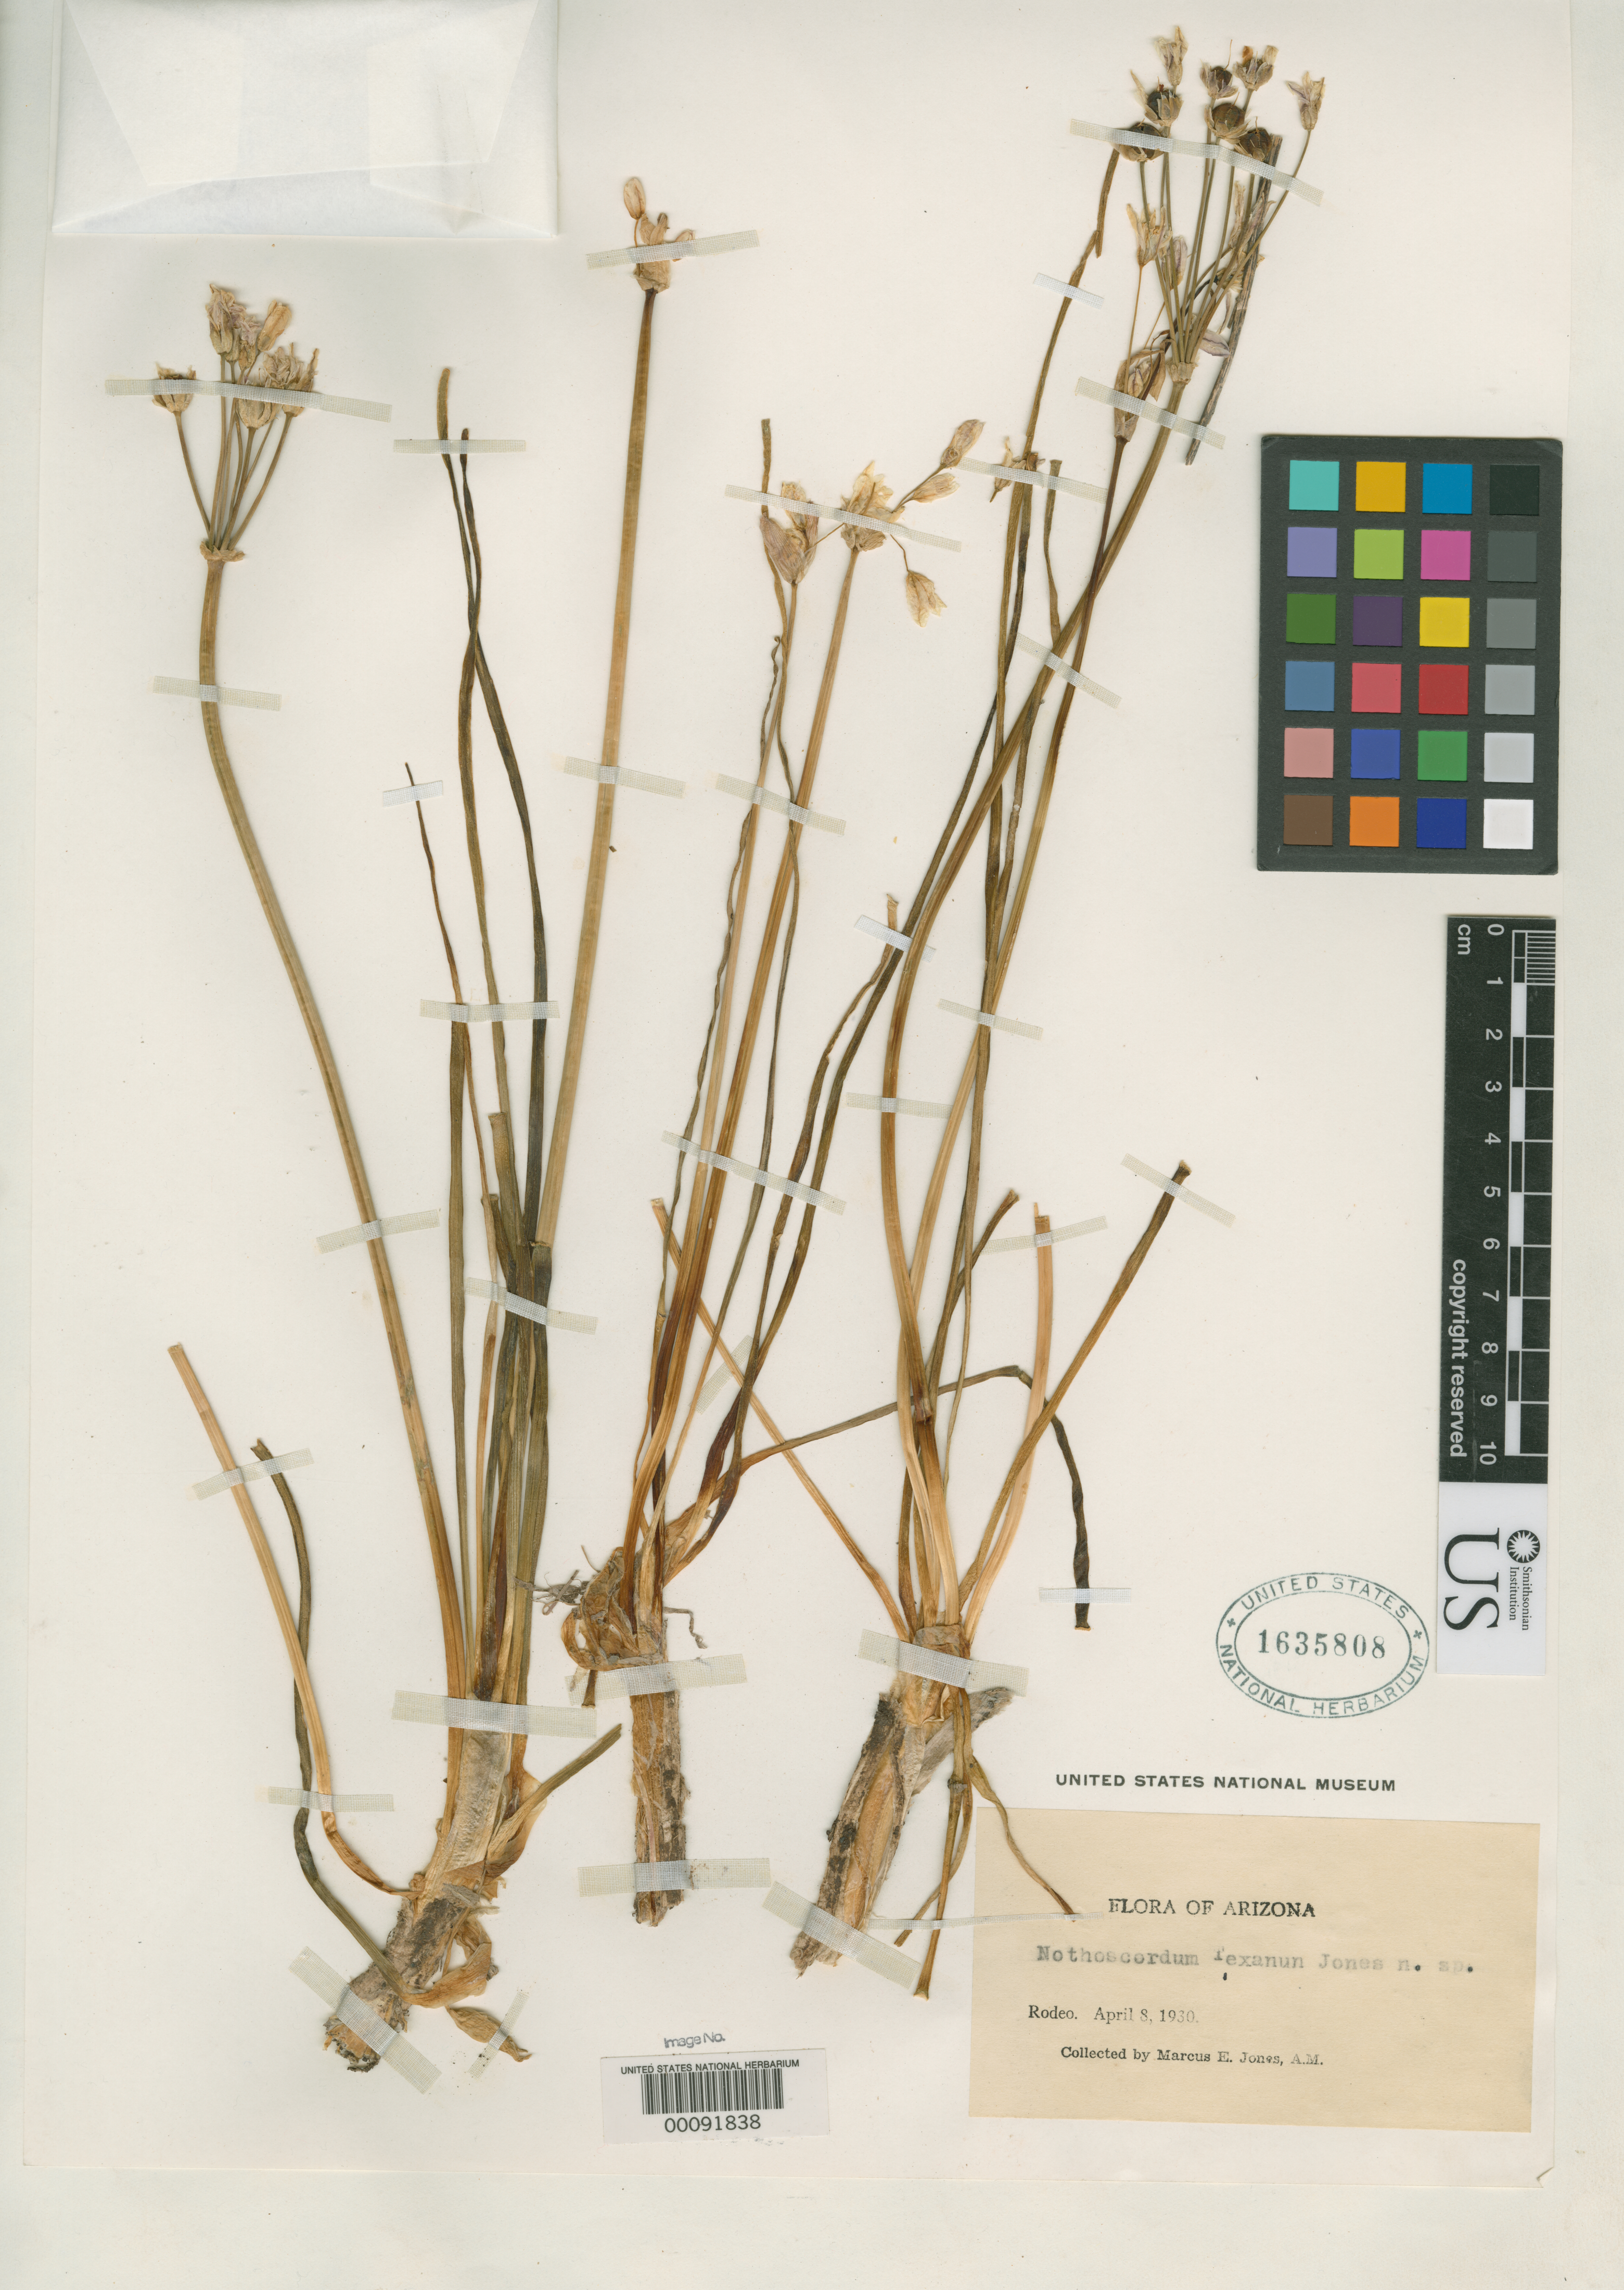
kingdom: Plantae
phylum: Tracheophyta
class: Liliopsida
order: Asparagales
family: Amaryllidaceae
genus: Nothoscordum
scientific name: Nothoscordum texanum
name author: M.E. Jones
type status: Isotype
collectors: M. E. Jones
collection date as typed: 08 Apr 1930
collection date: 1930-04-08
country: United States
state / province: Arizona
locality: Rodeo.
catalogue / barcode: US 1635808